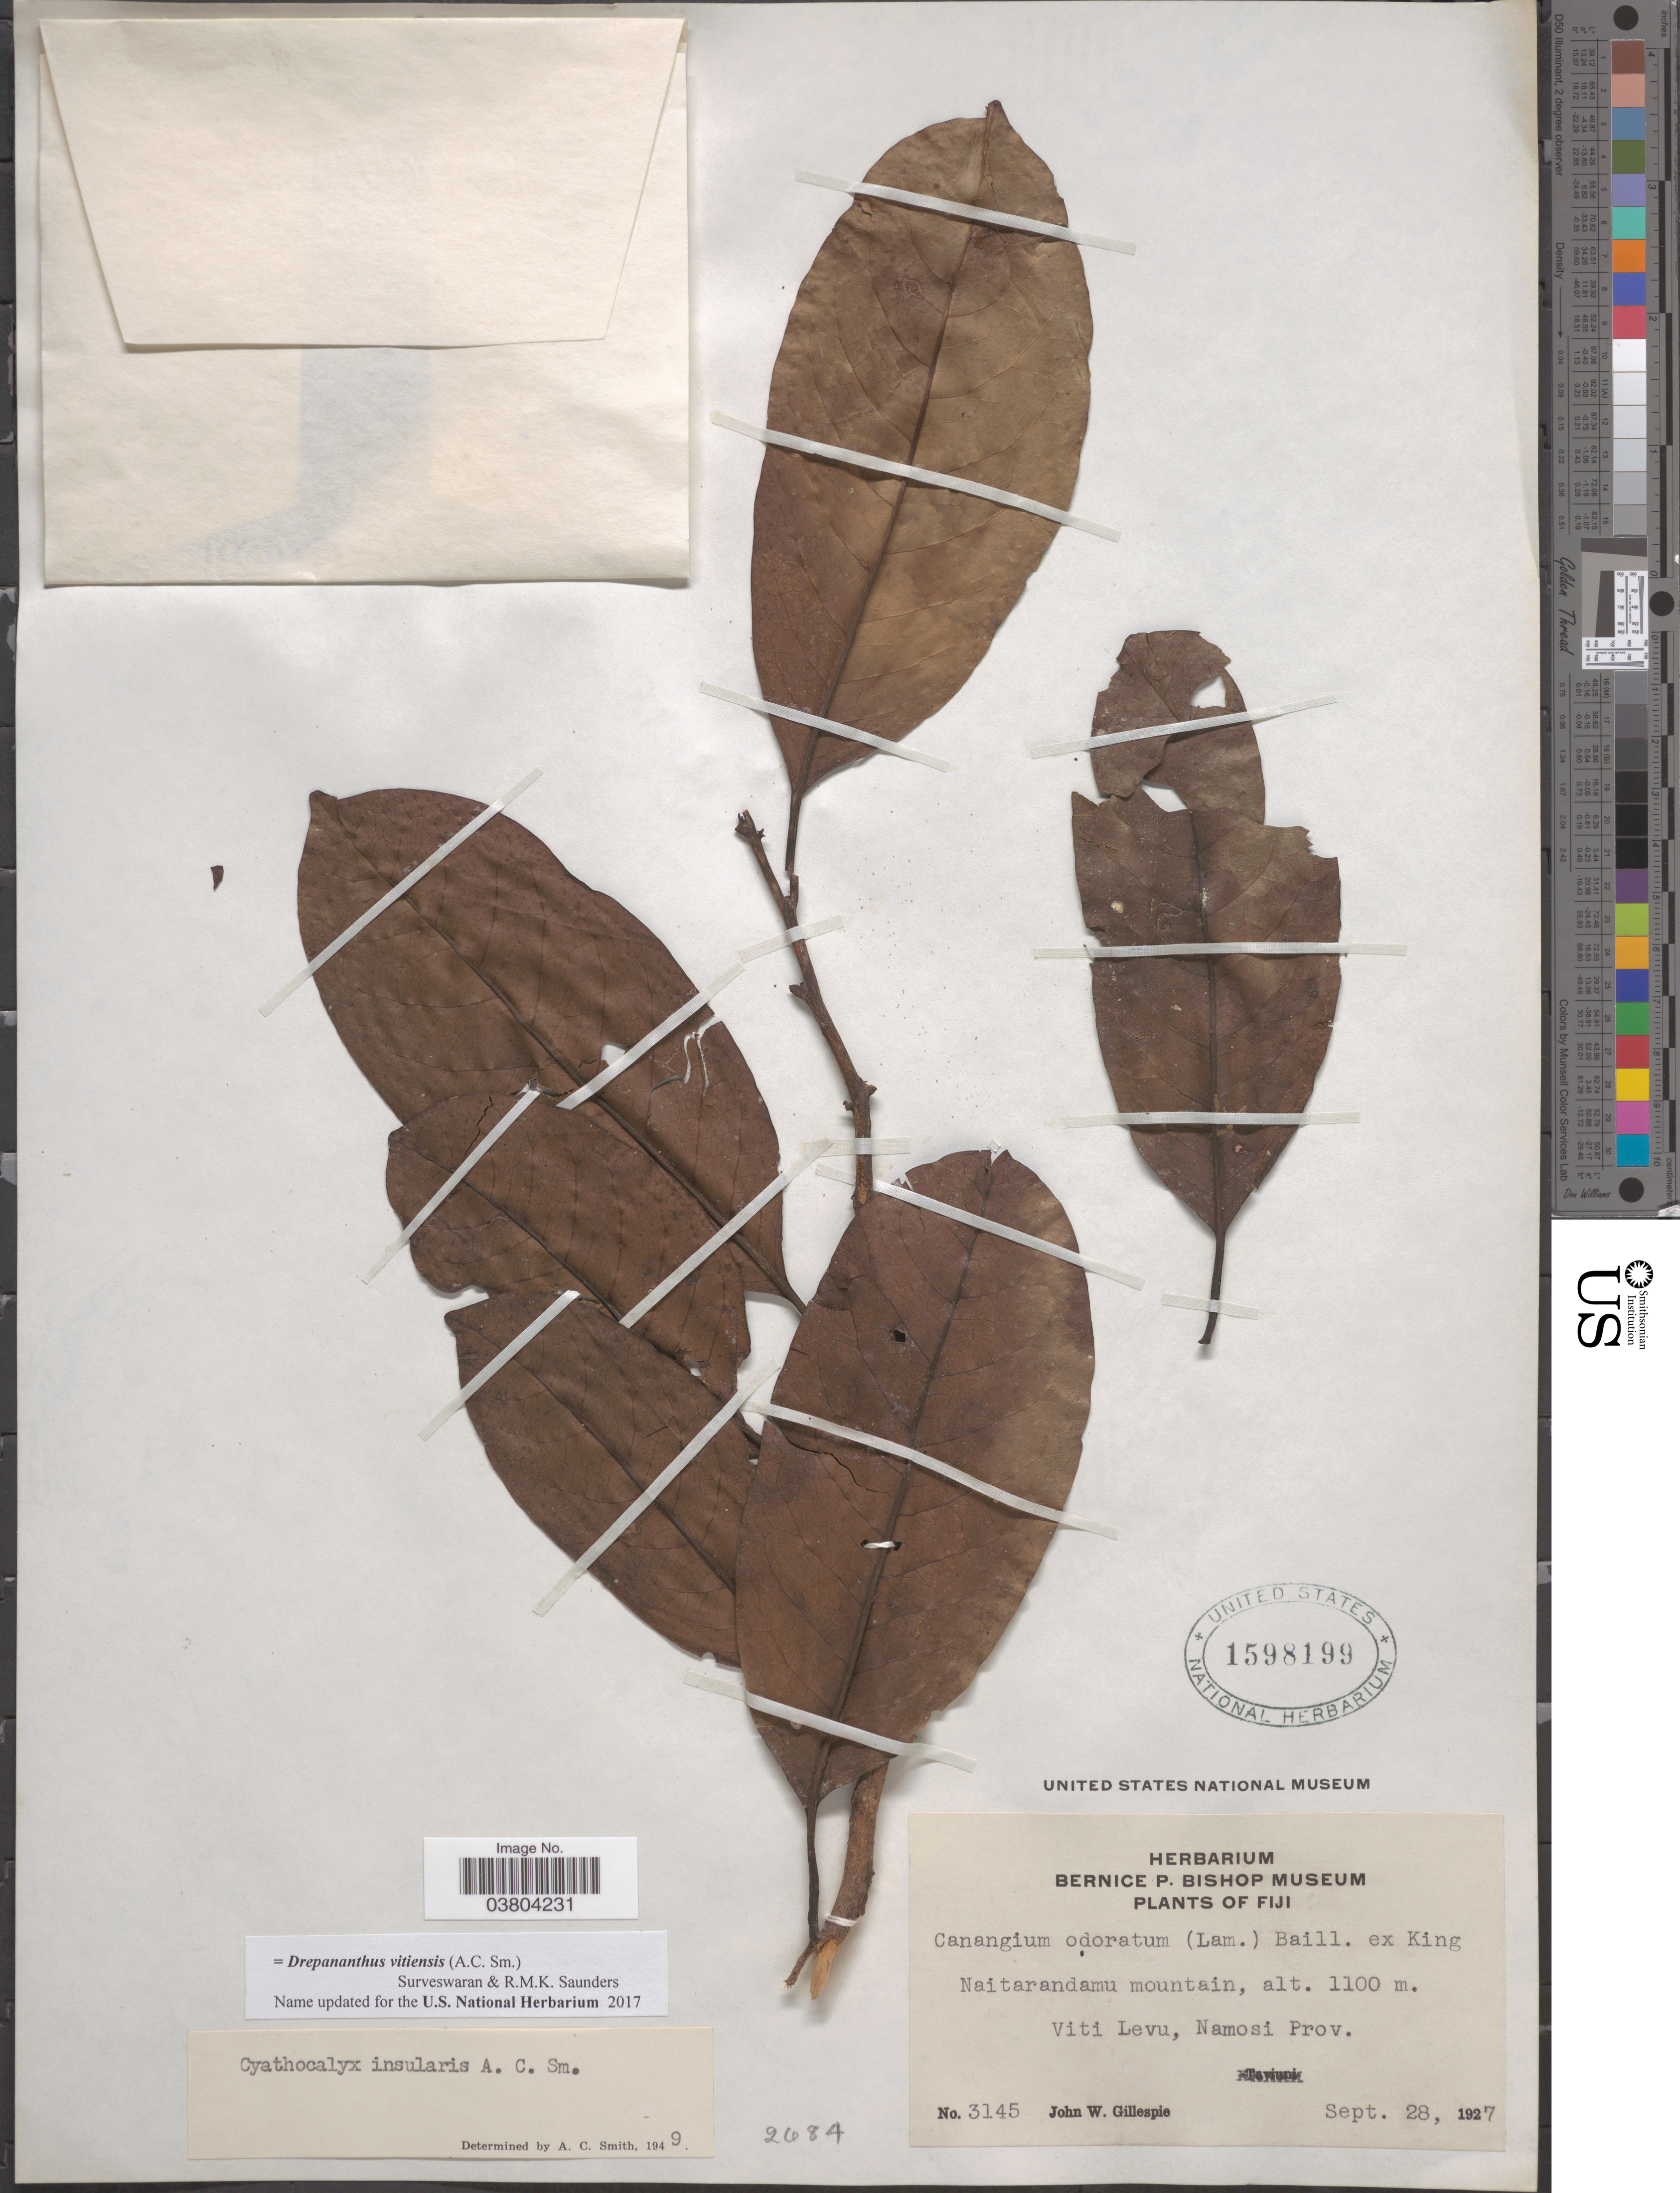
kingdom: Plantae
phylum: Tracheophyta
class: Magnoliopsida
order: Magnoliales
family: Annonaceae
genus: Drepananthus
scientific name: Drepananthus vitiensis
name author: (A.C. Sm.) Surveswaran & R.M.K. Saunders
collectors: J. W. Gillespie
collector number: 3145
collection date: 1927-09-28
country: Fiji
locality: Naitarandamu mountain. Viti Levu, Namosi Prov.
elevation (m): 1100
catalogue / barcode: US 1598199